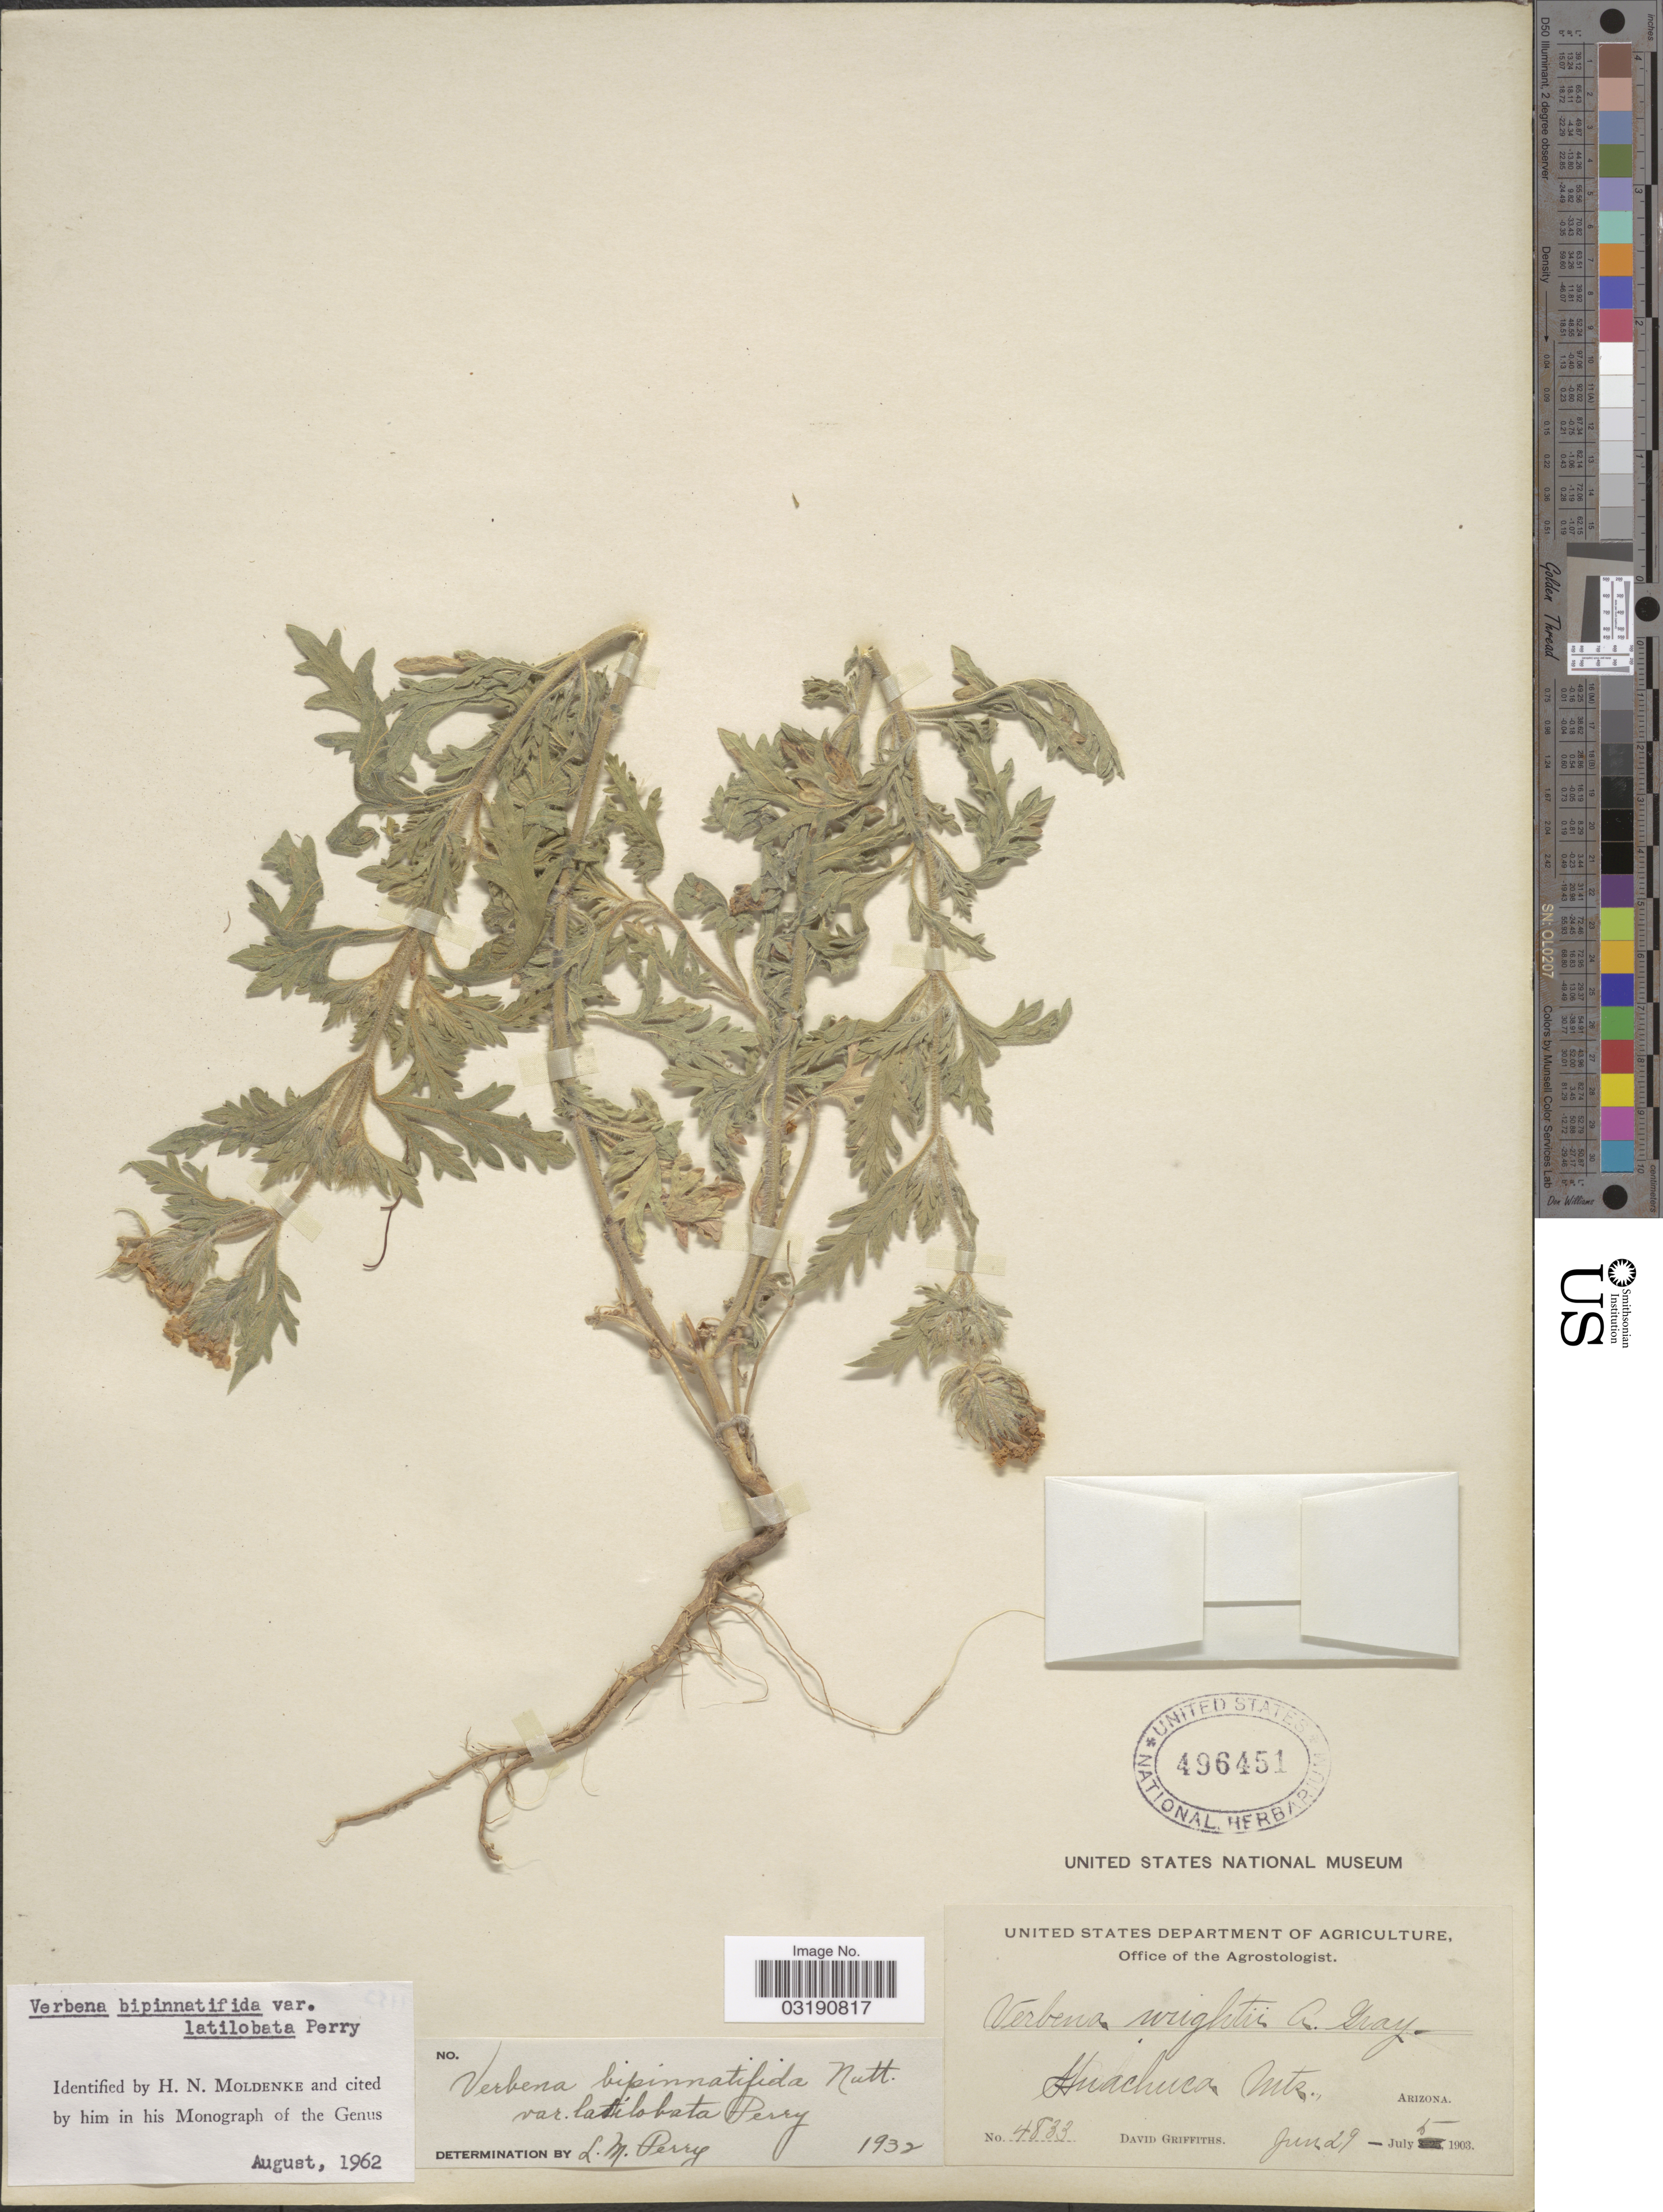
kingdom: Plantae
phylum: Tracheophyta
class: Magnoliopsida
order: Lamiales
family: Verbenaceae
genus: Verbena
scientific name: Verbena bipinnatifida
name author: (Schauer) Nutt.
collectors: D. Griffiths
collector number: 4833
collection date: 1903-07-05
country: United States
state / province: Arizona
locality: Huachuca Mts.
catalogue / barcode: US 496451